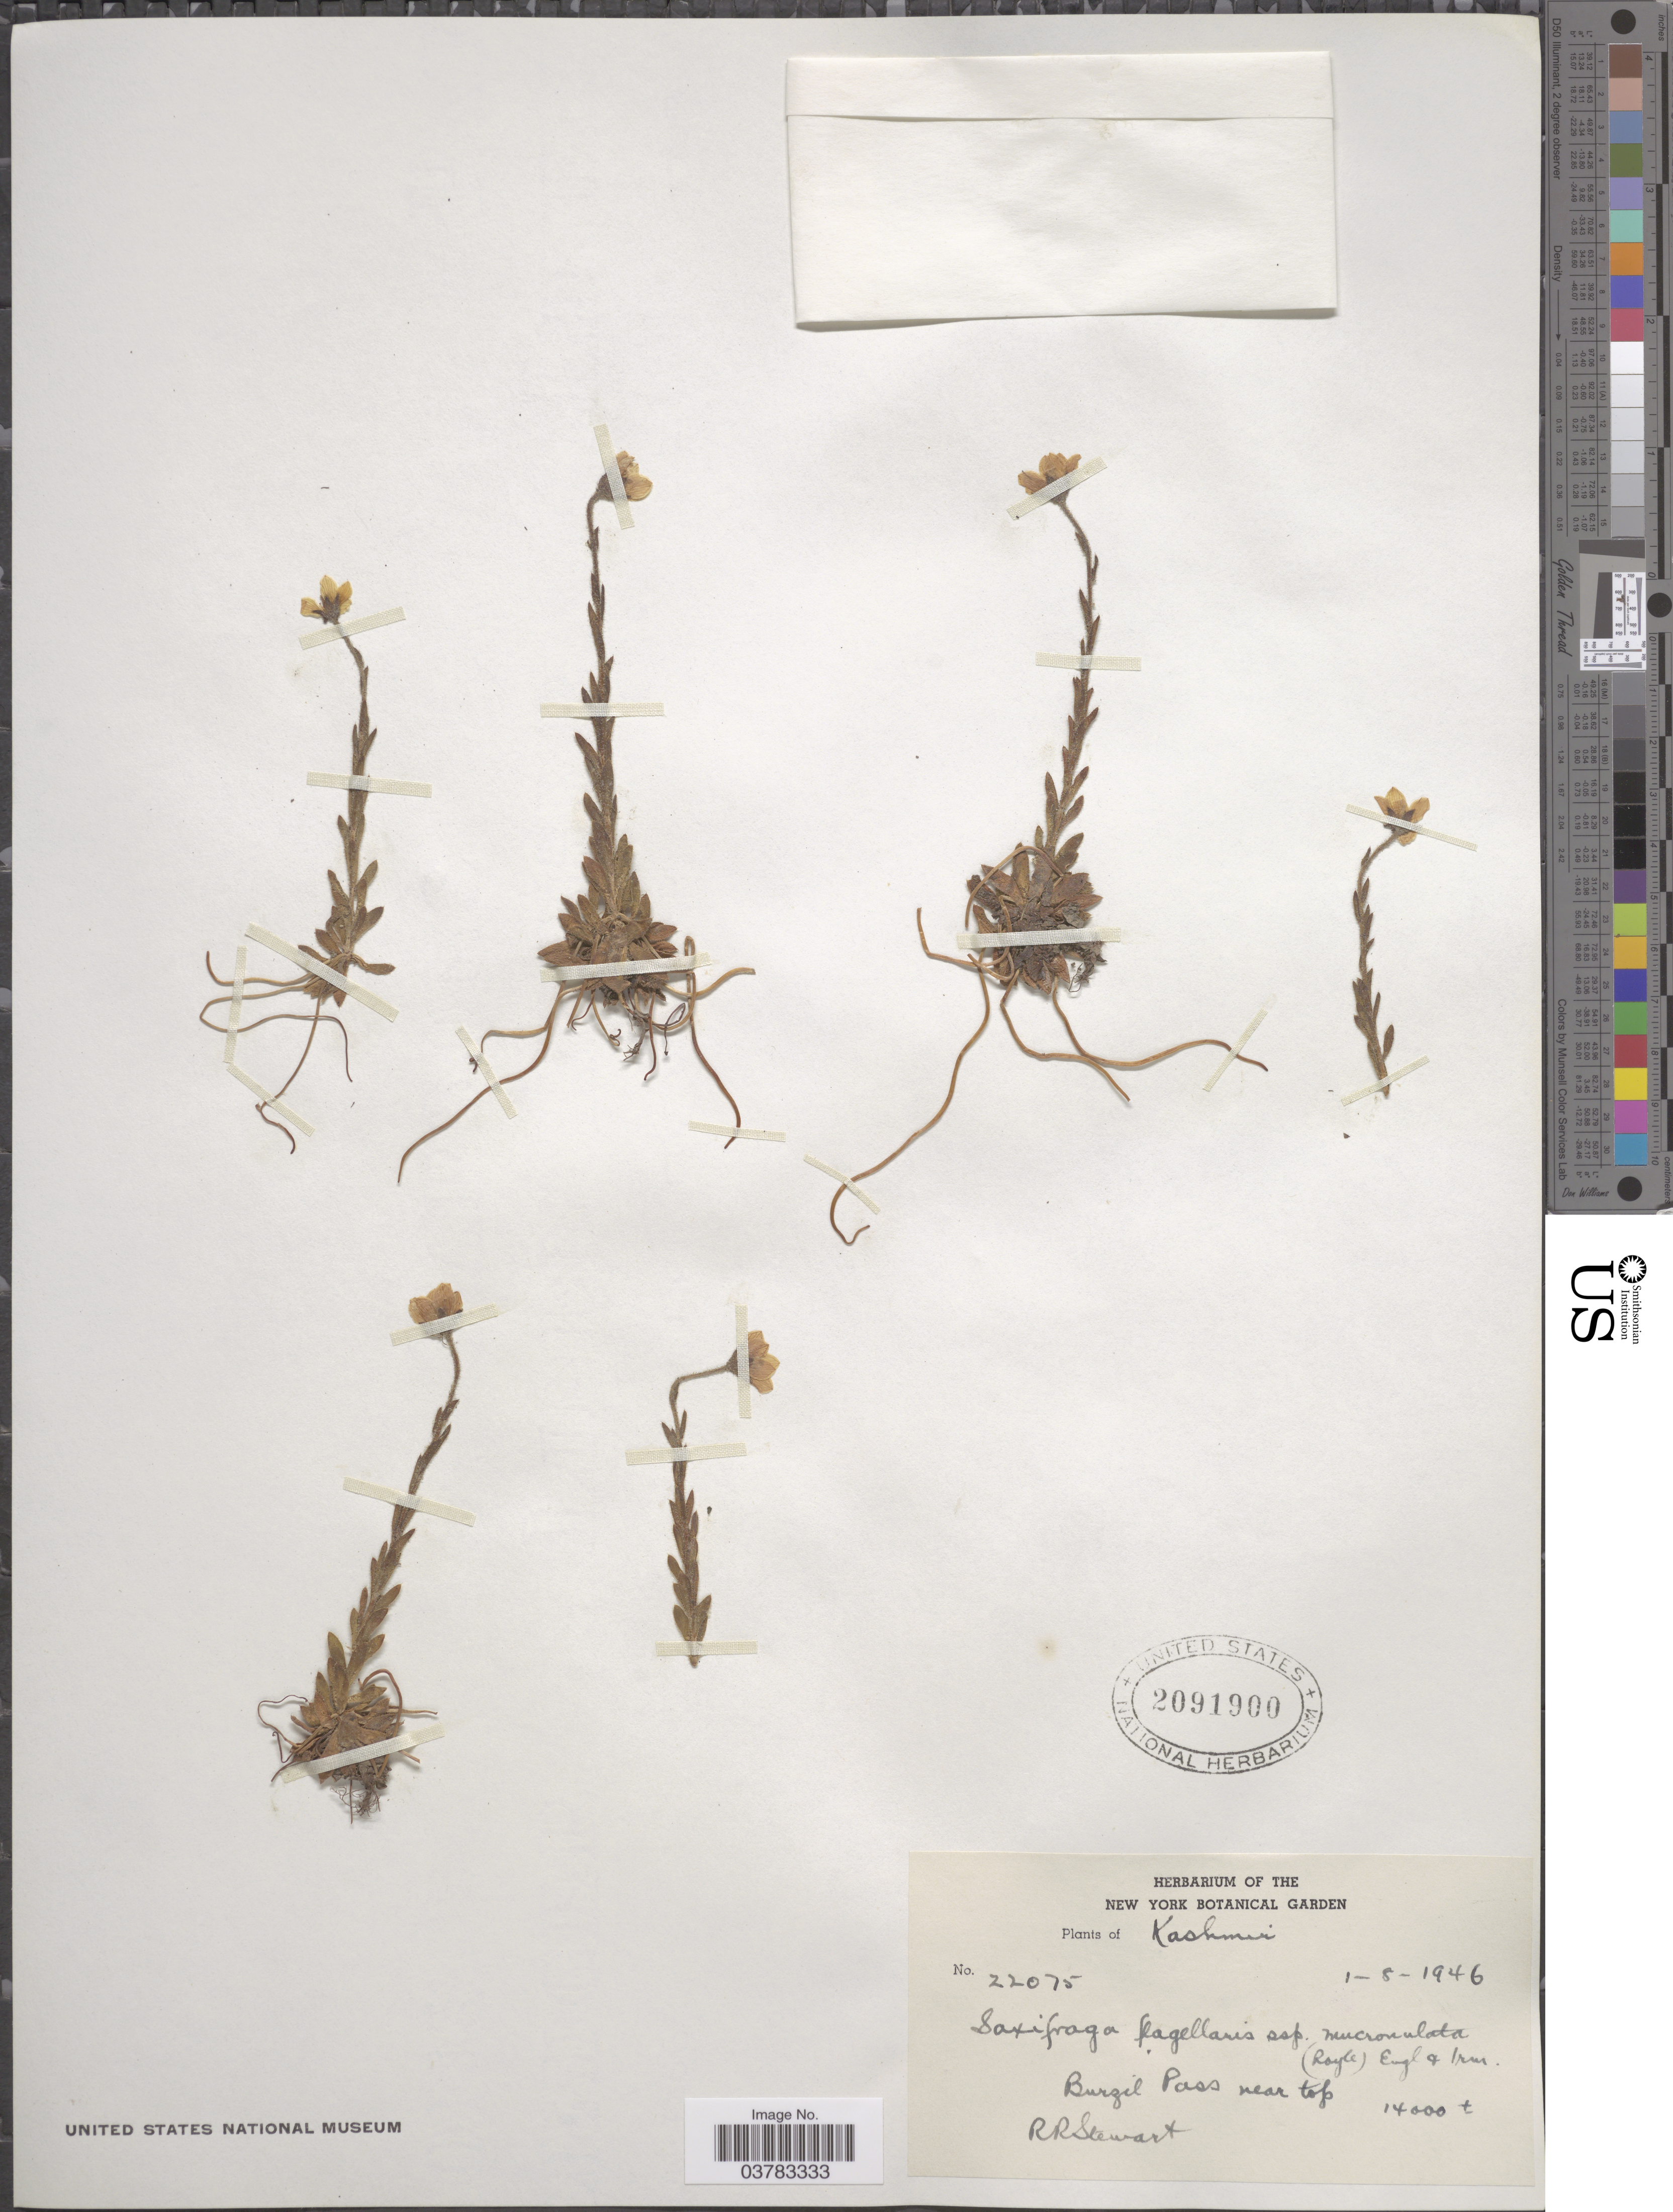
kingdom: Plantae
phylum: Tracheophyta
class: Magnoliopsida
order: Saxifragales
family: Saxifragaceae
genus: Saxifraga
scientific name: Saxifraga flagellaris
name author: Willd. ex Sternb.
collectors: R. Stewart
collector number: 22075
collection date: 1946-05-01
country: India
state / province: Jammu and Kashmir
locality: Kashmir. Burzil Pass near top.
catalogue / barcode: US 2091900